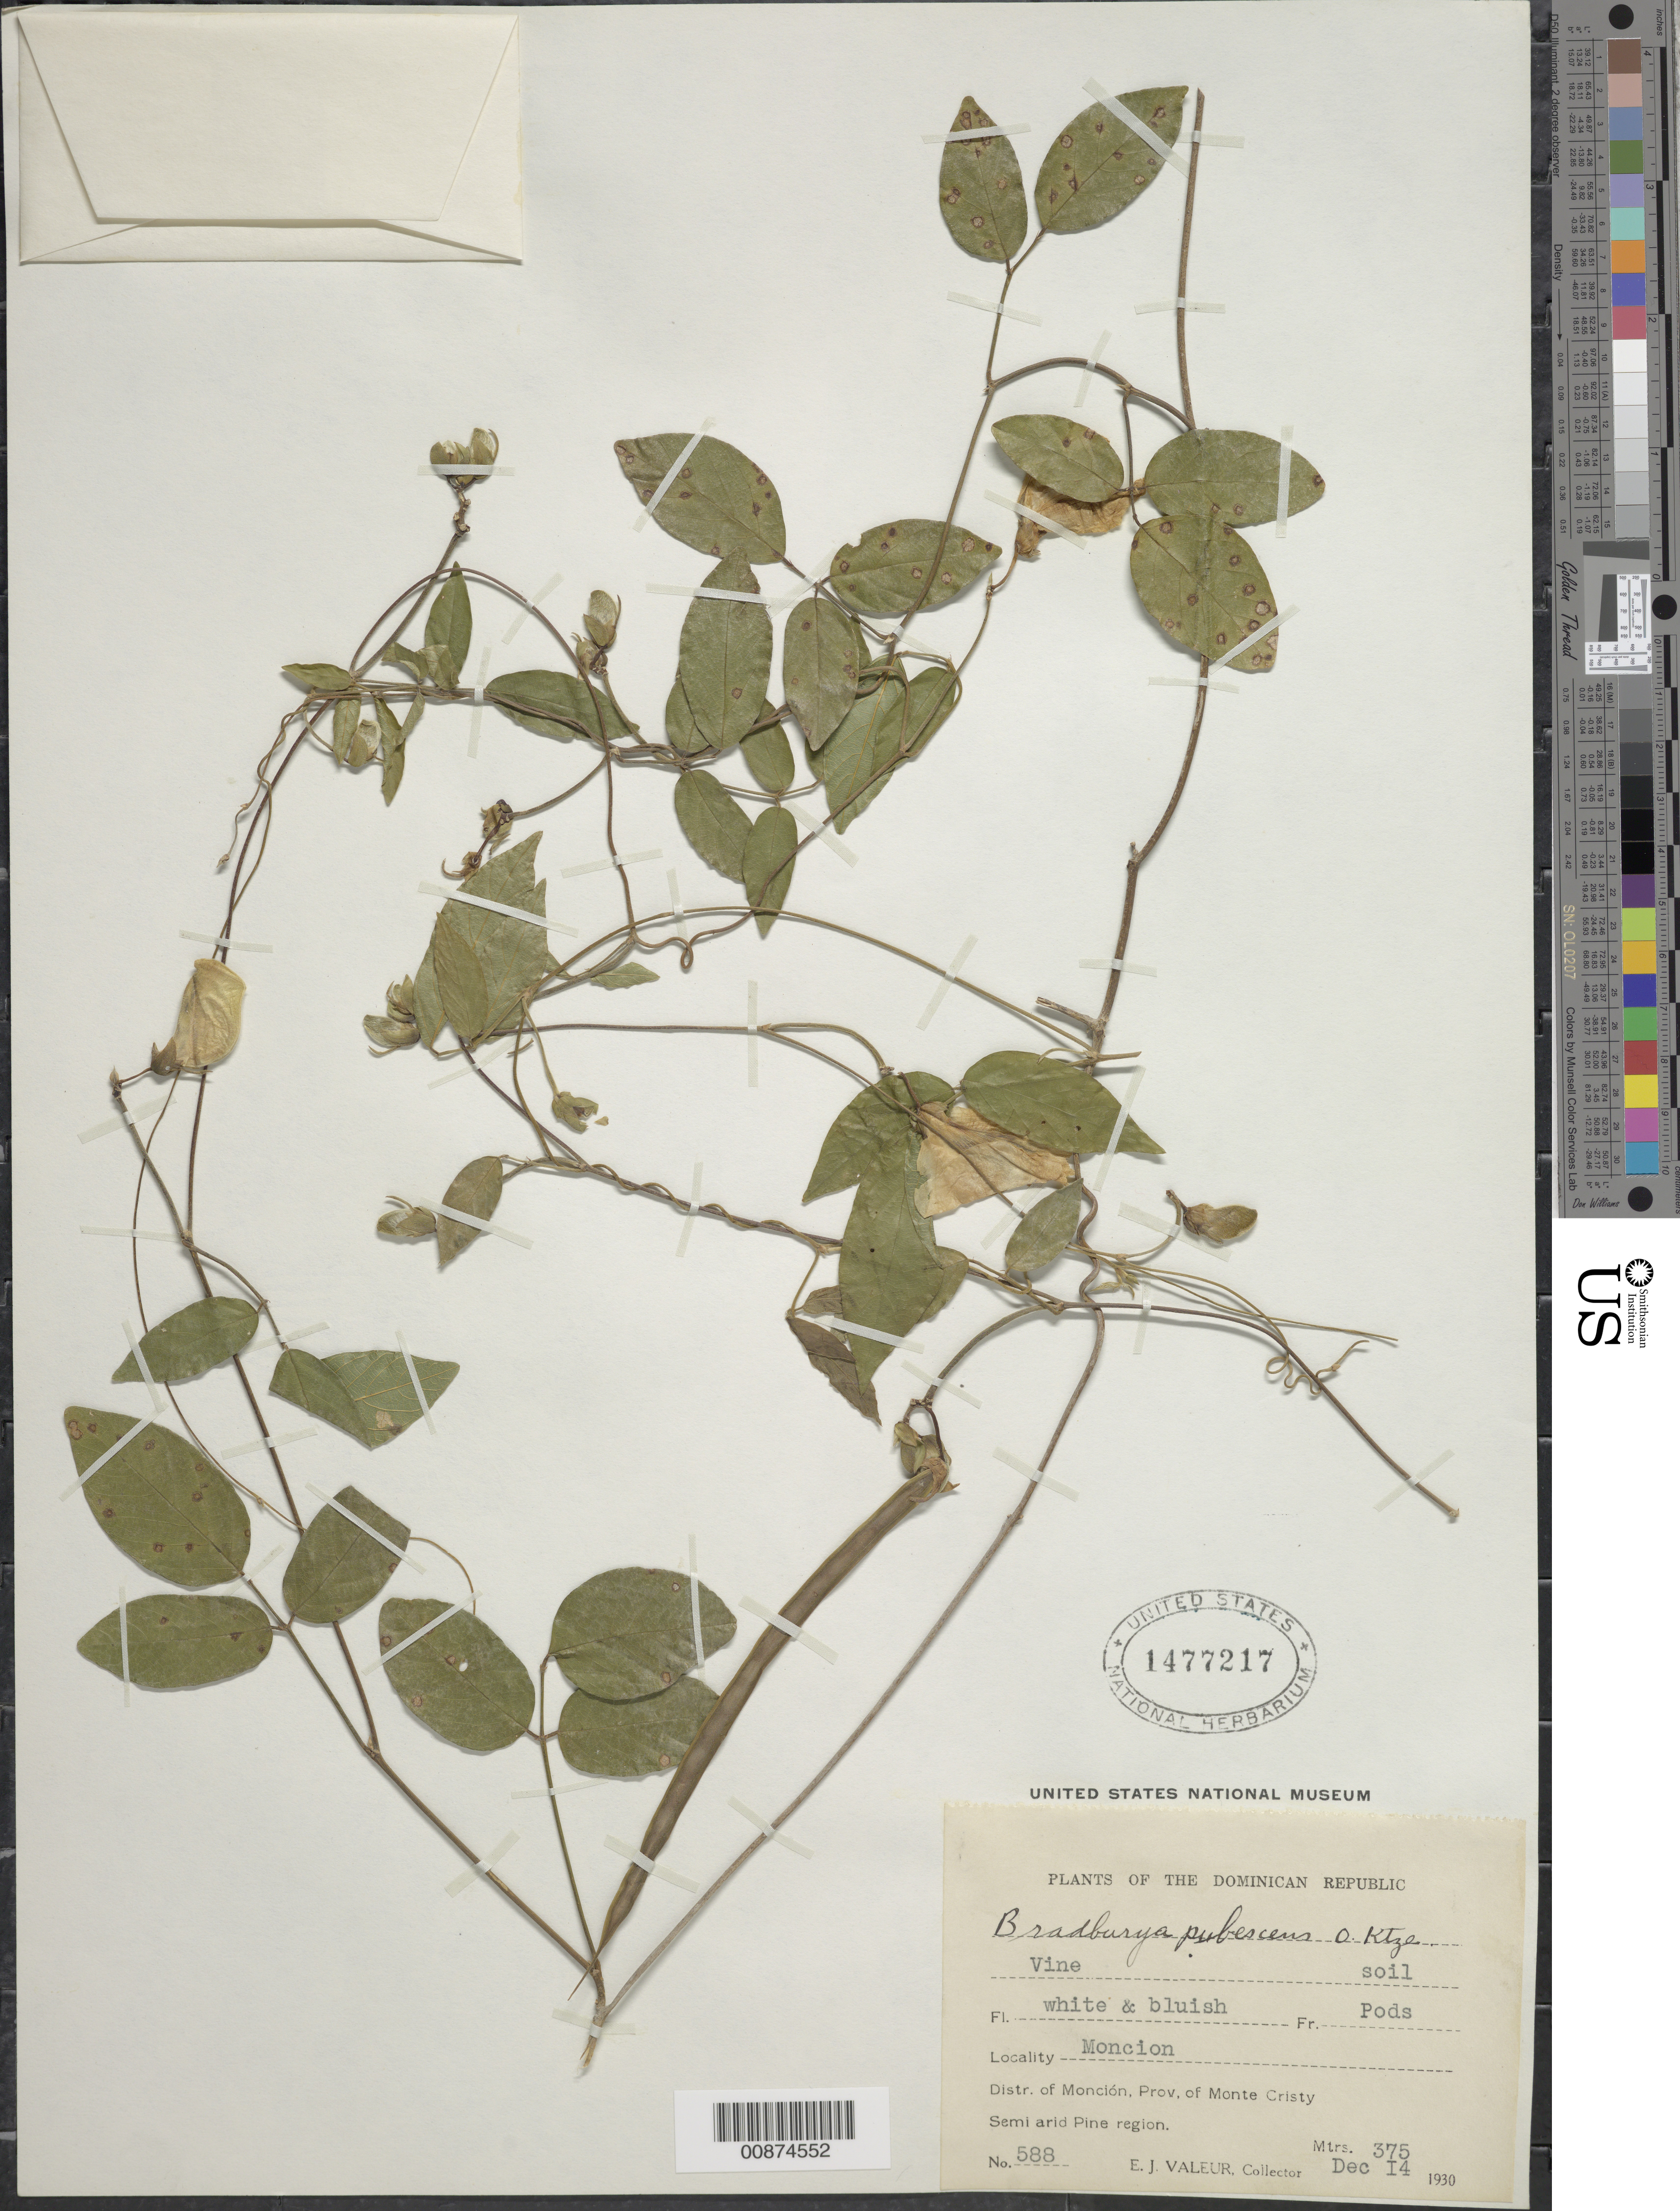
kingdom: Plantae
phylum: Tracheophyta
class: Magnoliopsida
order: Fabales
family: Fabaceae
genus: Centrosema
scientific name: Centrosema pubescens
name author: Benth.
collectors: E. Valeur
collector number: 588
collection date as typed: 14 Dec 1930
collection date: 1930-12-14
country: Dominican Republic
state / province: Monte Cristi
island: Hispaniola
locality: Monción, Distr. of Monción.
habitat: Soil. Semi arid Pine region.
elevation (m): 375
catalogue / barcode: US 1477217